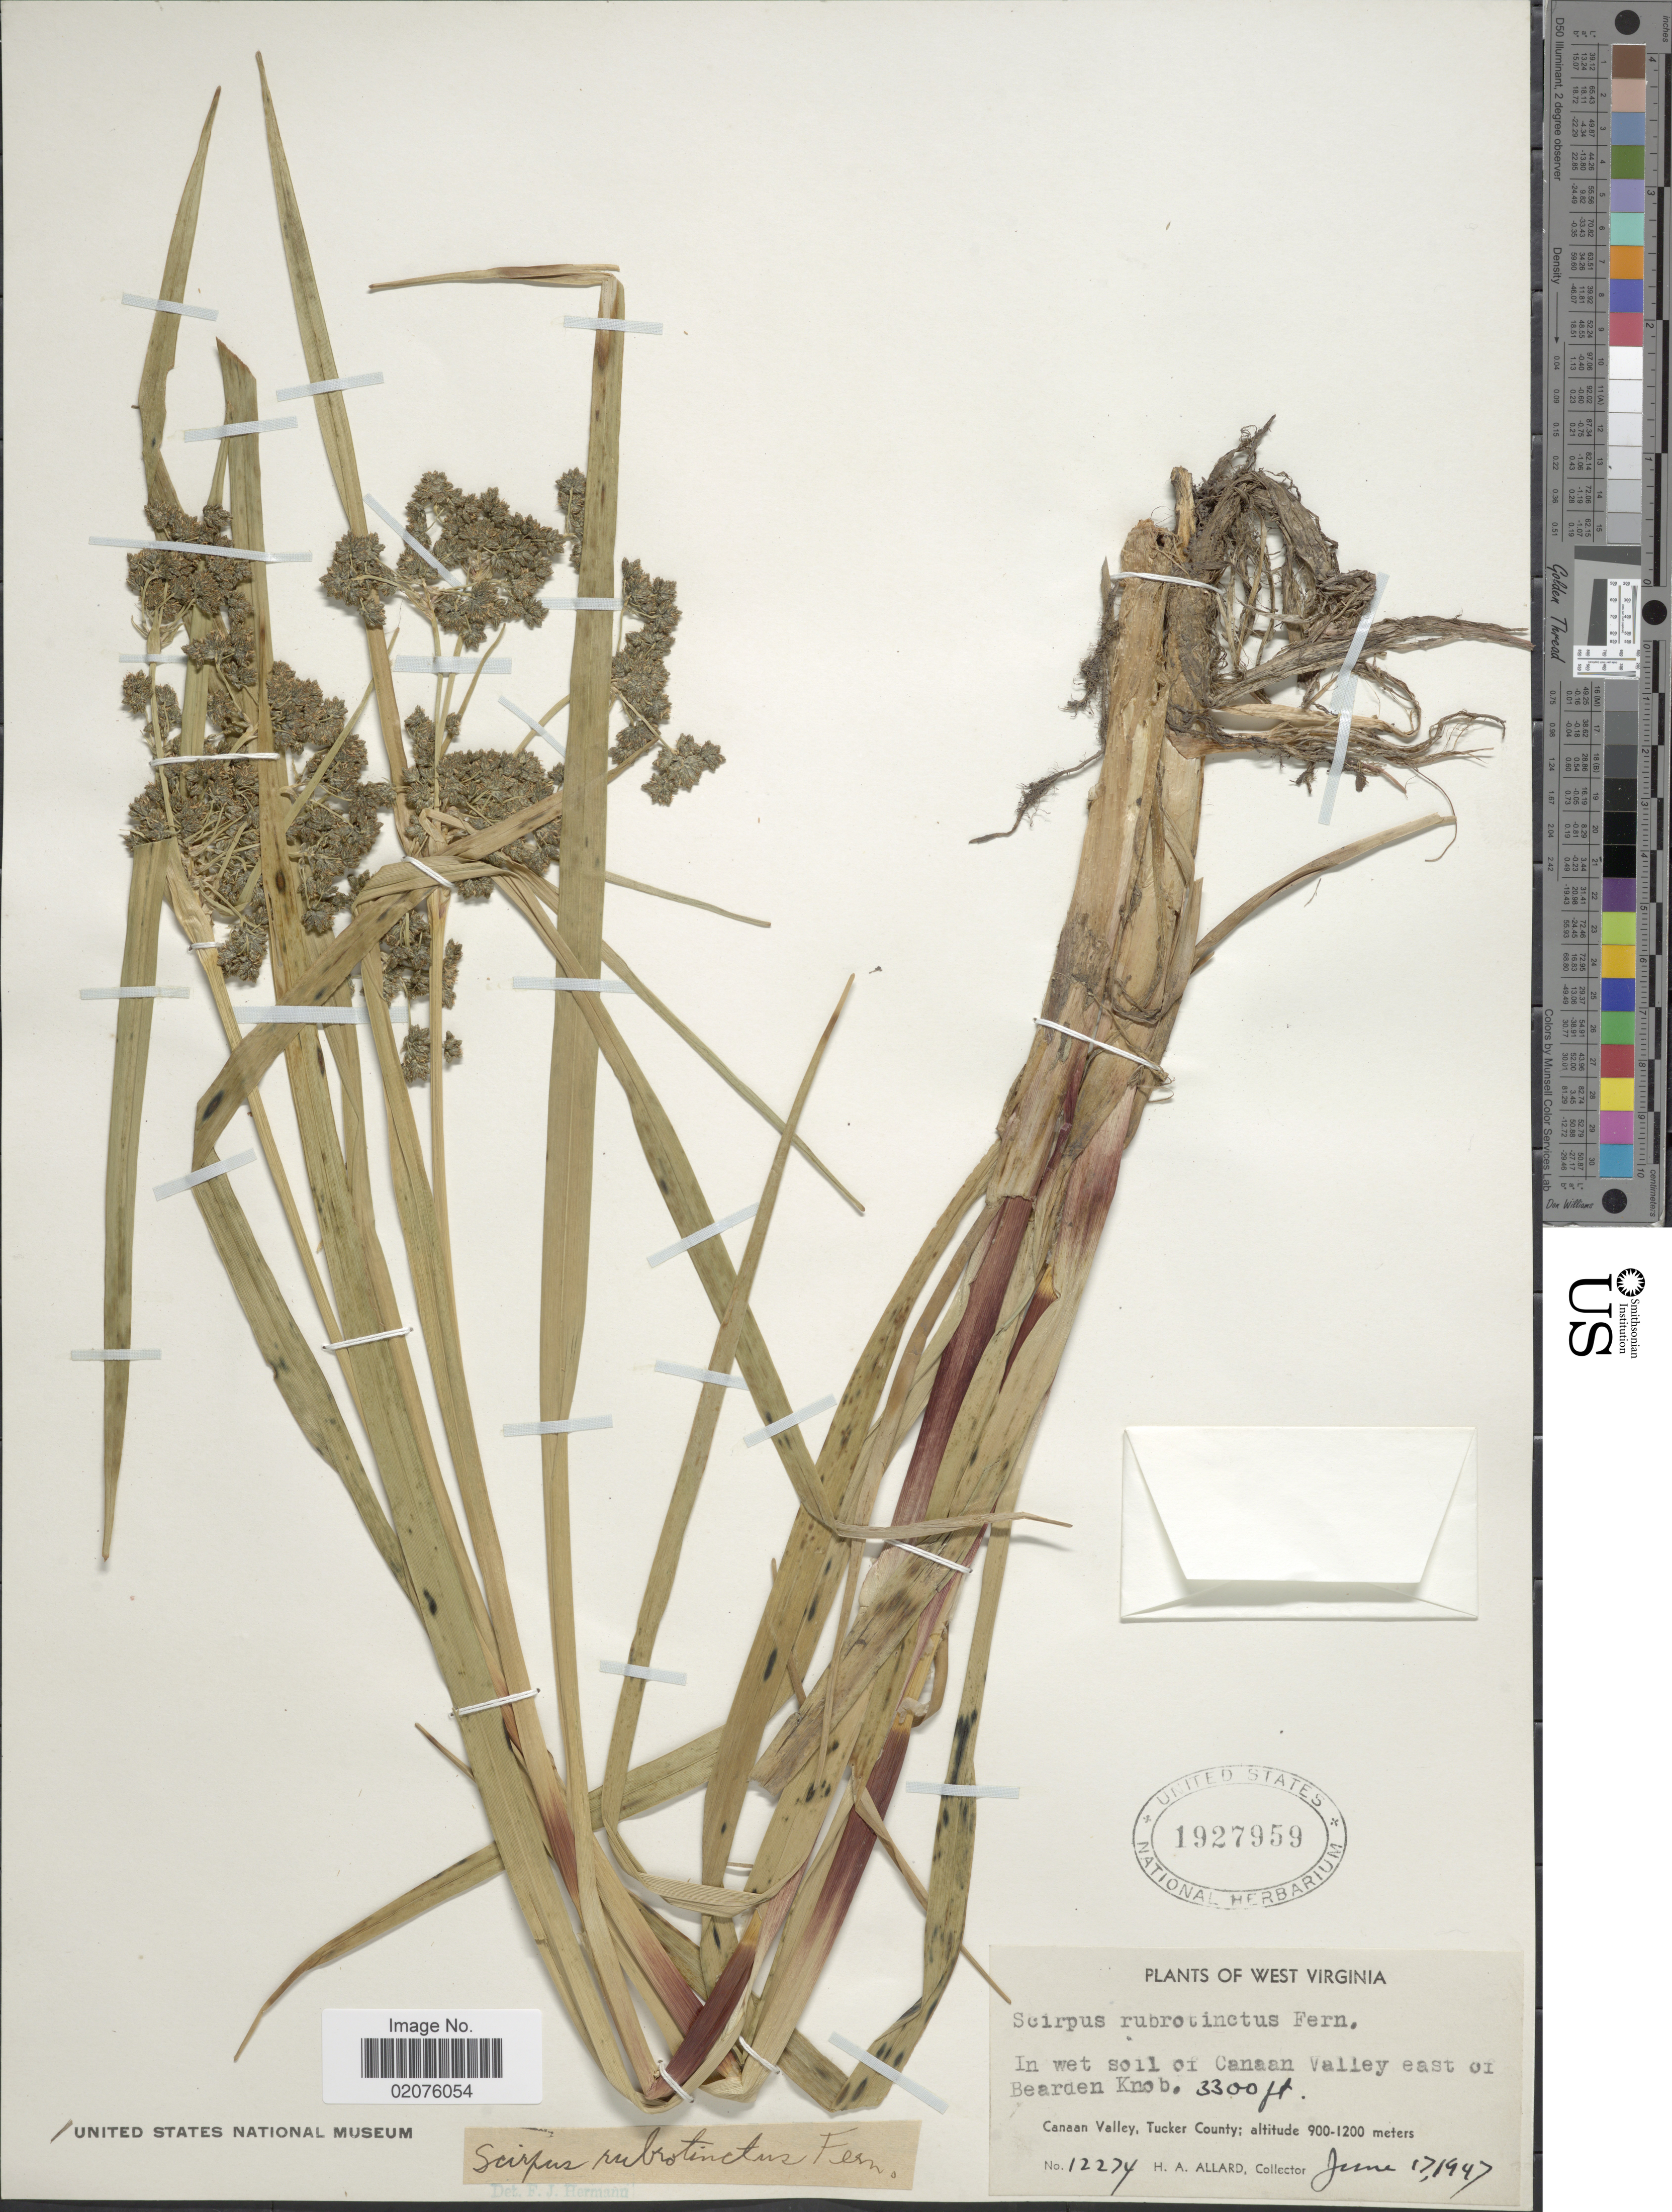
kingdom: Plantae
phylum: Tracheophyta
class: Liliopsida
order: Poales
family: Cyperaceae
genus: Scirpus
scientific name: Scirpus microcarpus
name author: J. Presl & C. Presl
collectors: H. A. Allard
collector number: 12274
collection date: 1947-06-17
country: United States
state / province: West Virginia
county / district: Tucker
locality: In wet soil of Canaan Valley east of Bearden Knob, Canaan Valley, Tucker County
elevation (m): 1006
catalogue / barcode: US 1927959